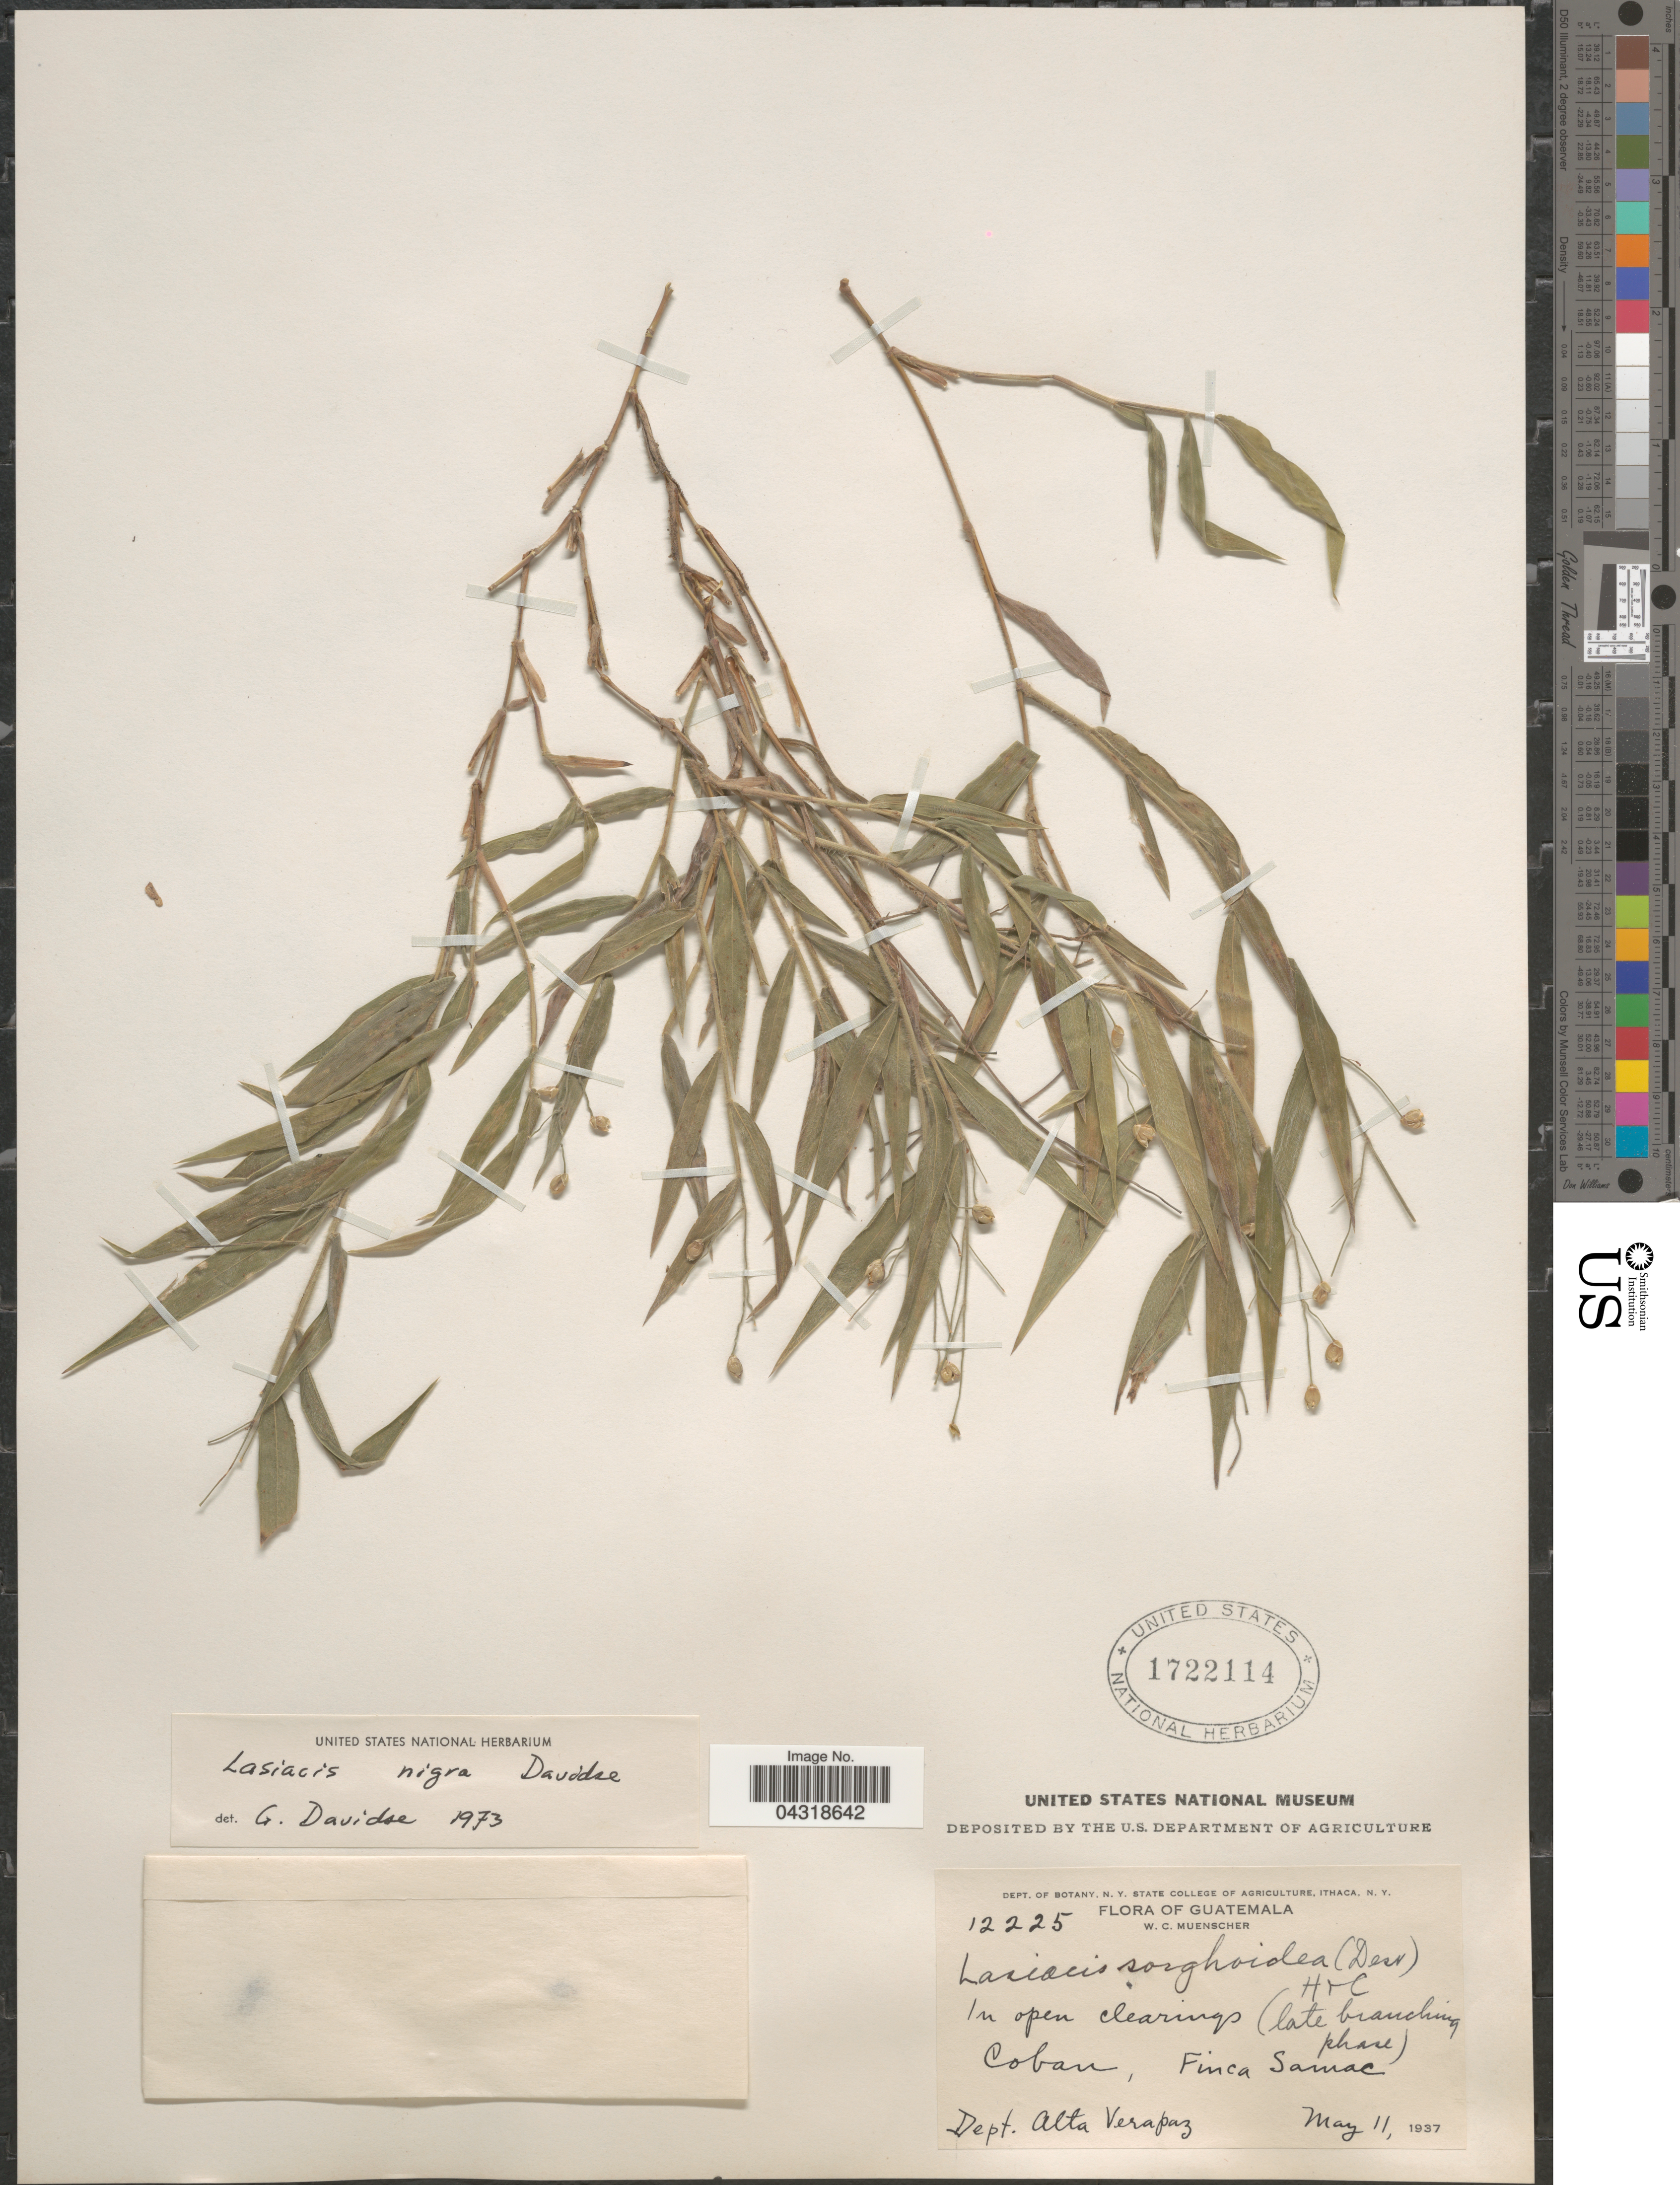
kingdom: Plantae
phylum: Tracheophyta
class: Liliopsida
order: Poales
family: Poaceae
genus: Lasiacis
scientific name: Lasiacis nigra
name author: Davidse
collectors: W. Muenscher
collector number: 12225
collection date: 1937-05-11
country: Guatemala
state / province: Alta Verapaz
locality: In open clearings Coban, Finca Samac. Dept. Alta Verapaz.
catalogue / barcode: US 1722114